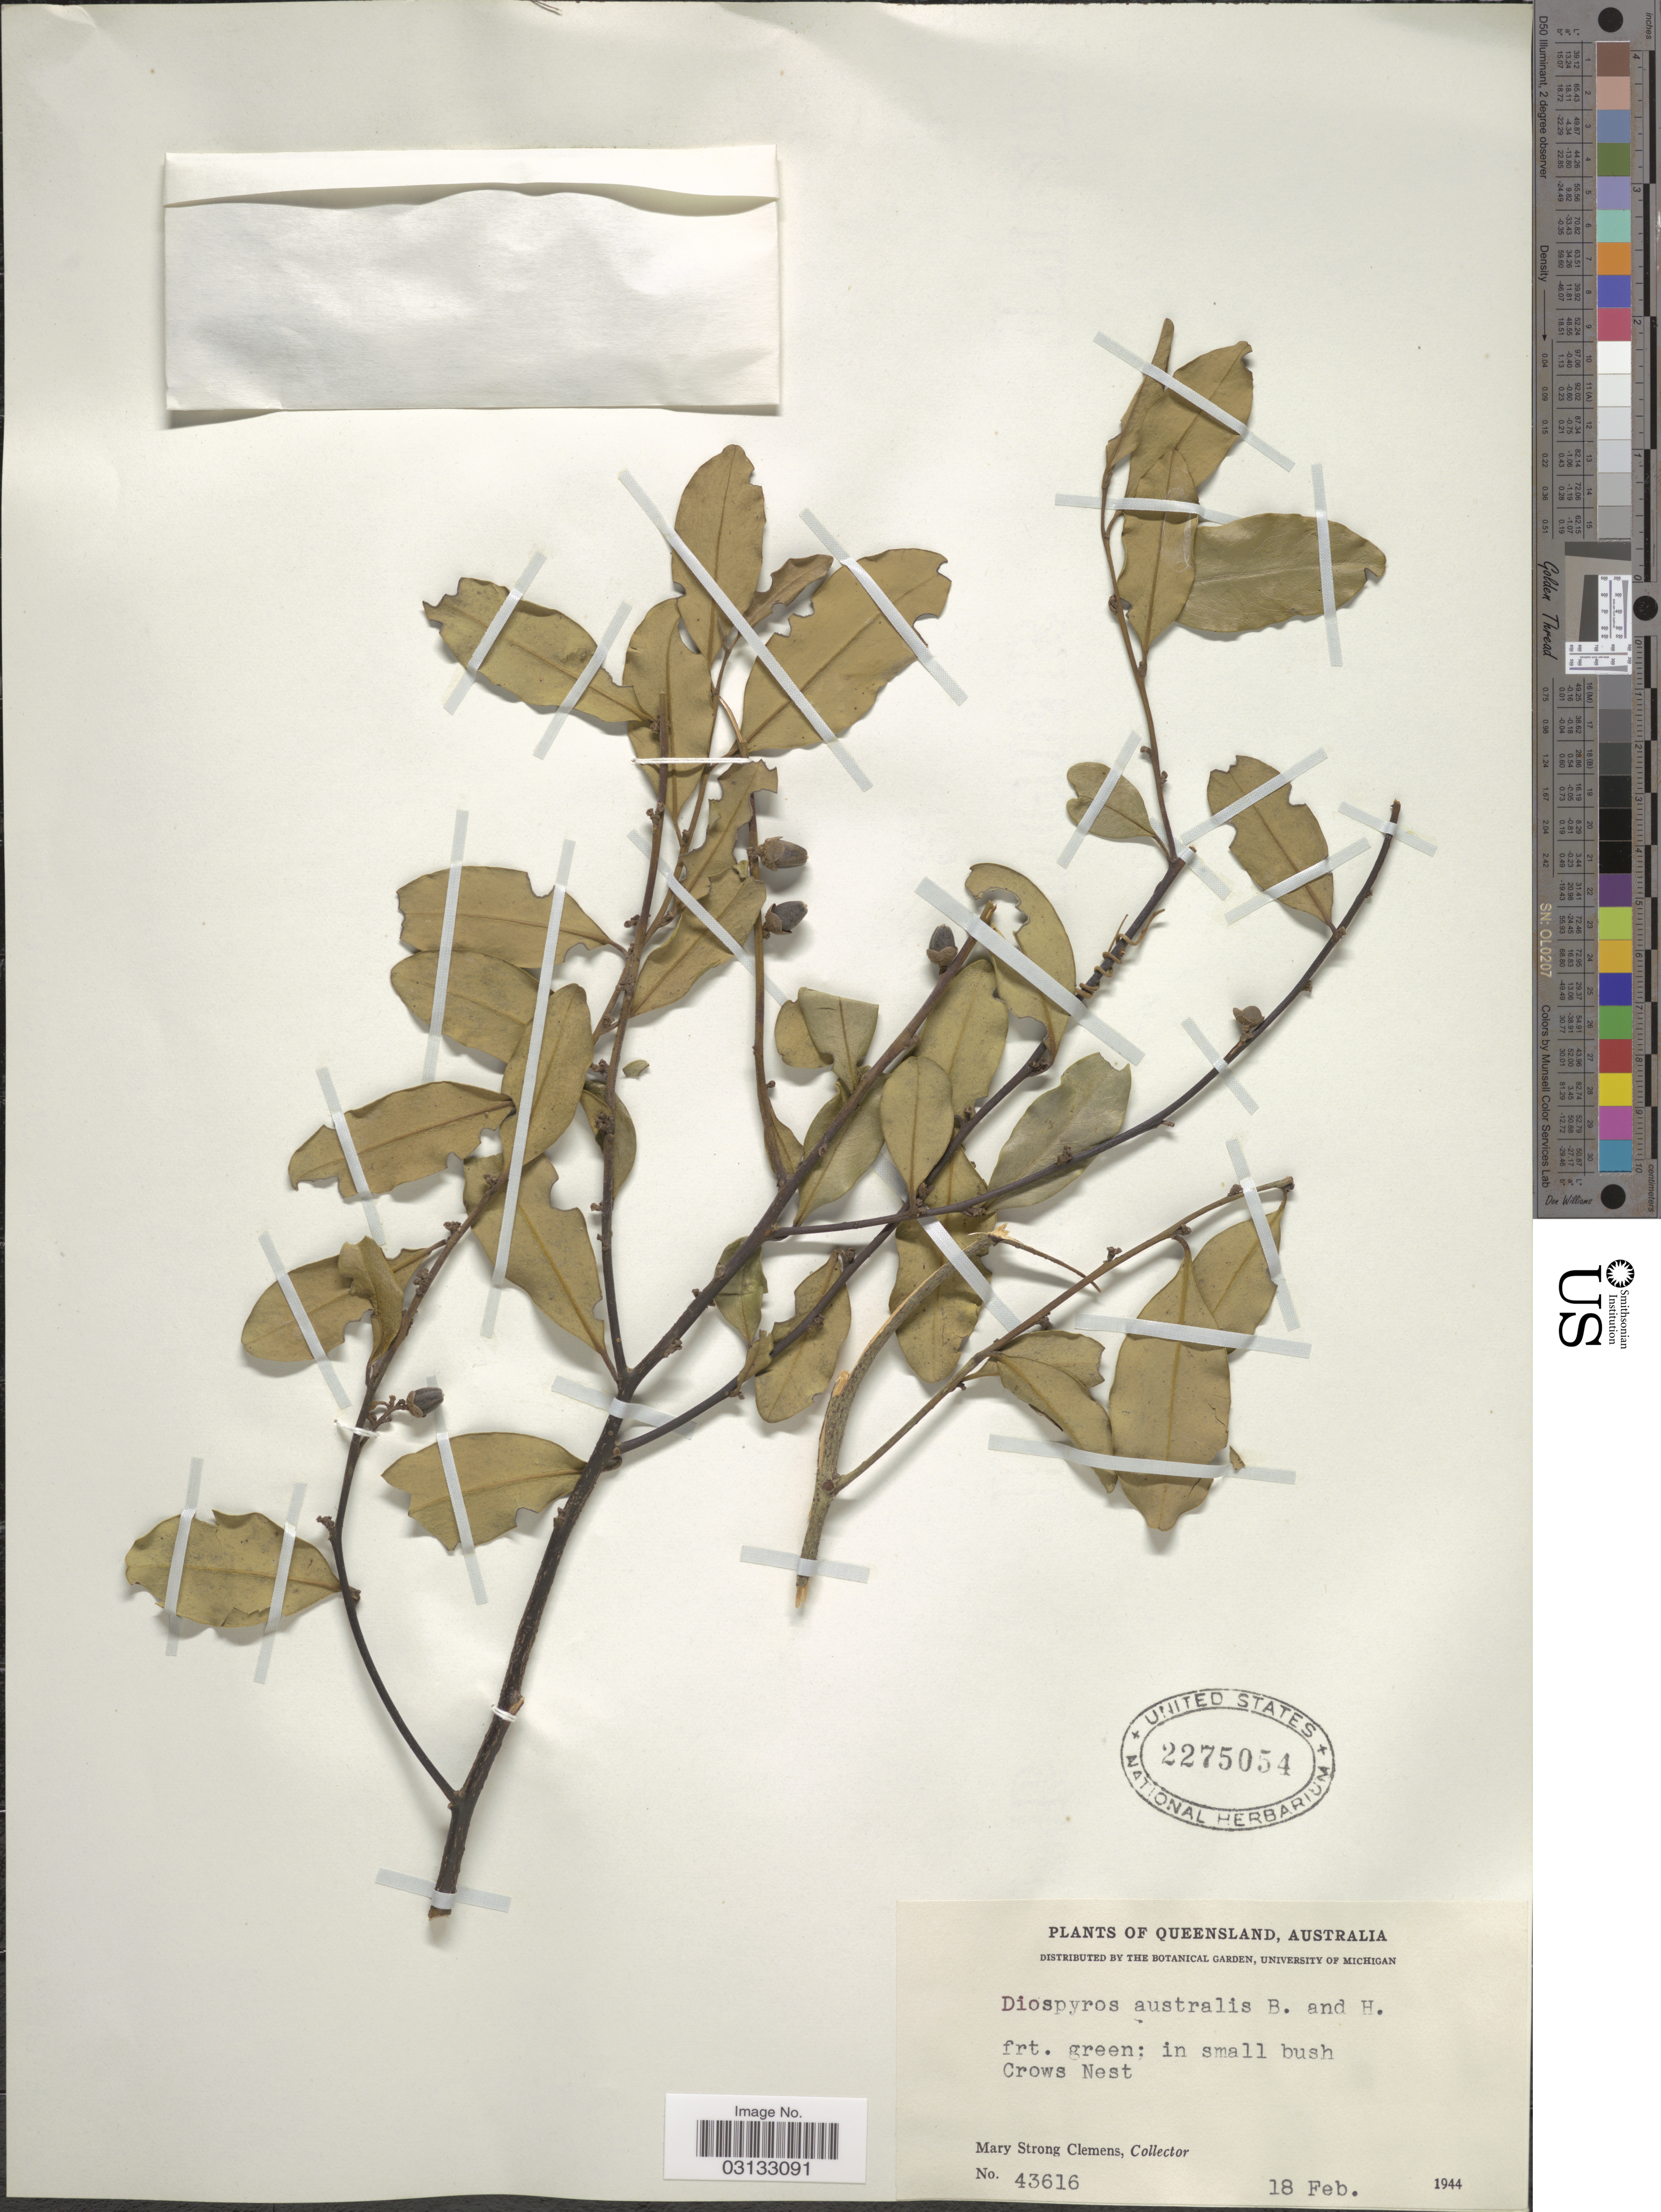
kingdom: Plantae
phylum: Tracheophyta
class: Magnoliopsida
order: Ericales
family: Ebenaceae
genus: Diospyros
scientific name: Diospyros australis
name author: (R. Br.) F.M. Bailey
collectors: M. S. Clemens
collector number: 43616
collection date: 1944-02-18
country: Australia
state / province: Queensland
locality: Crows Nest.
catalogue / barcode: US 2275054